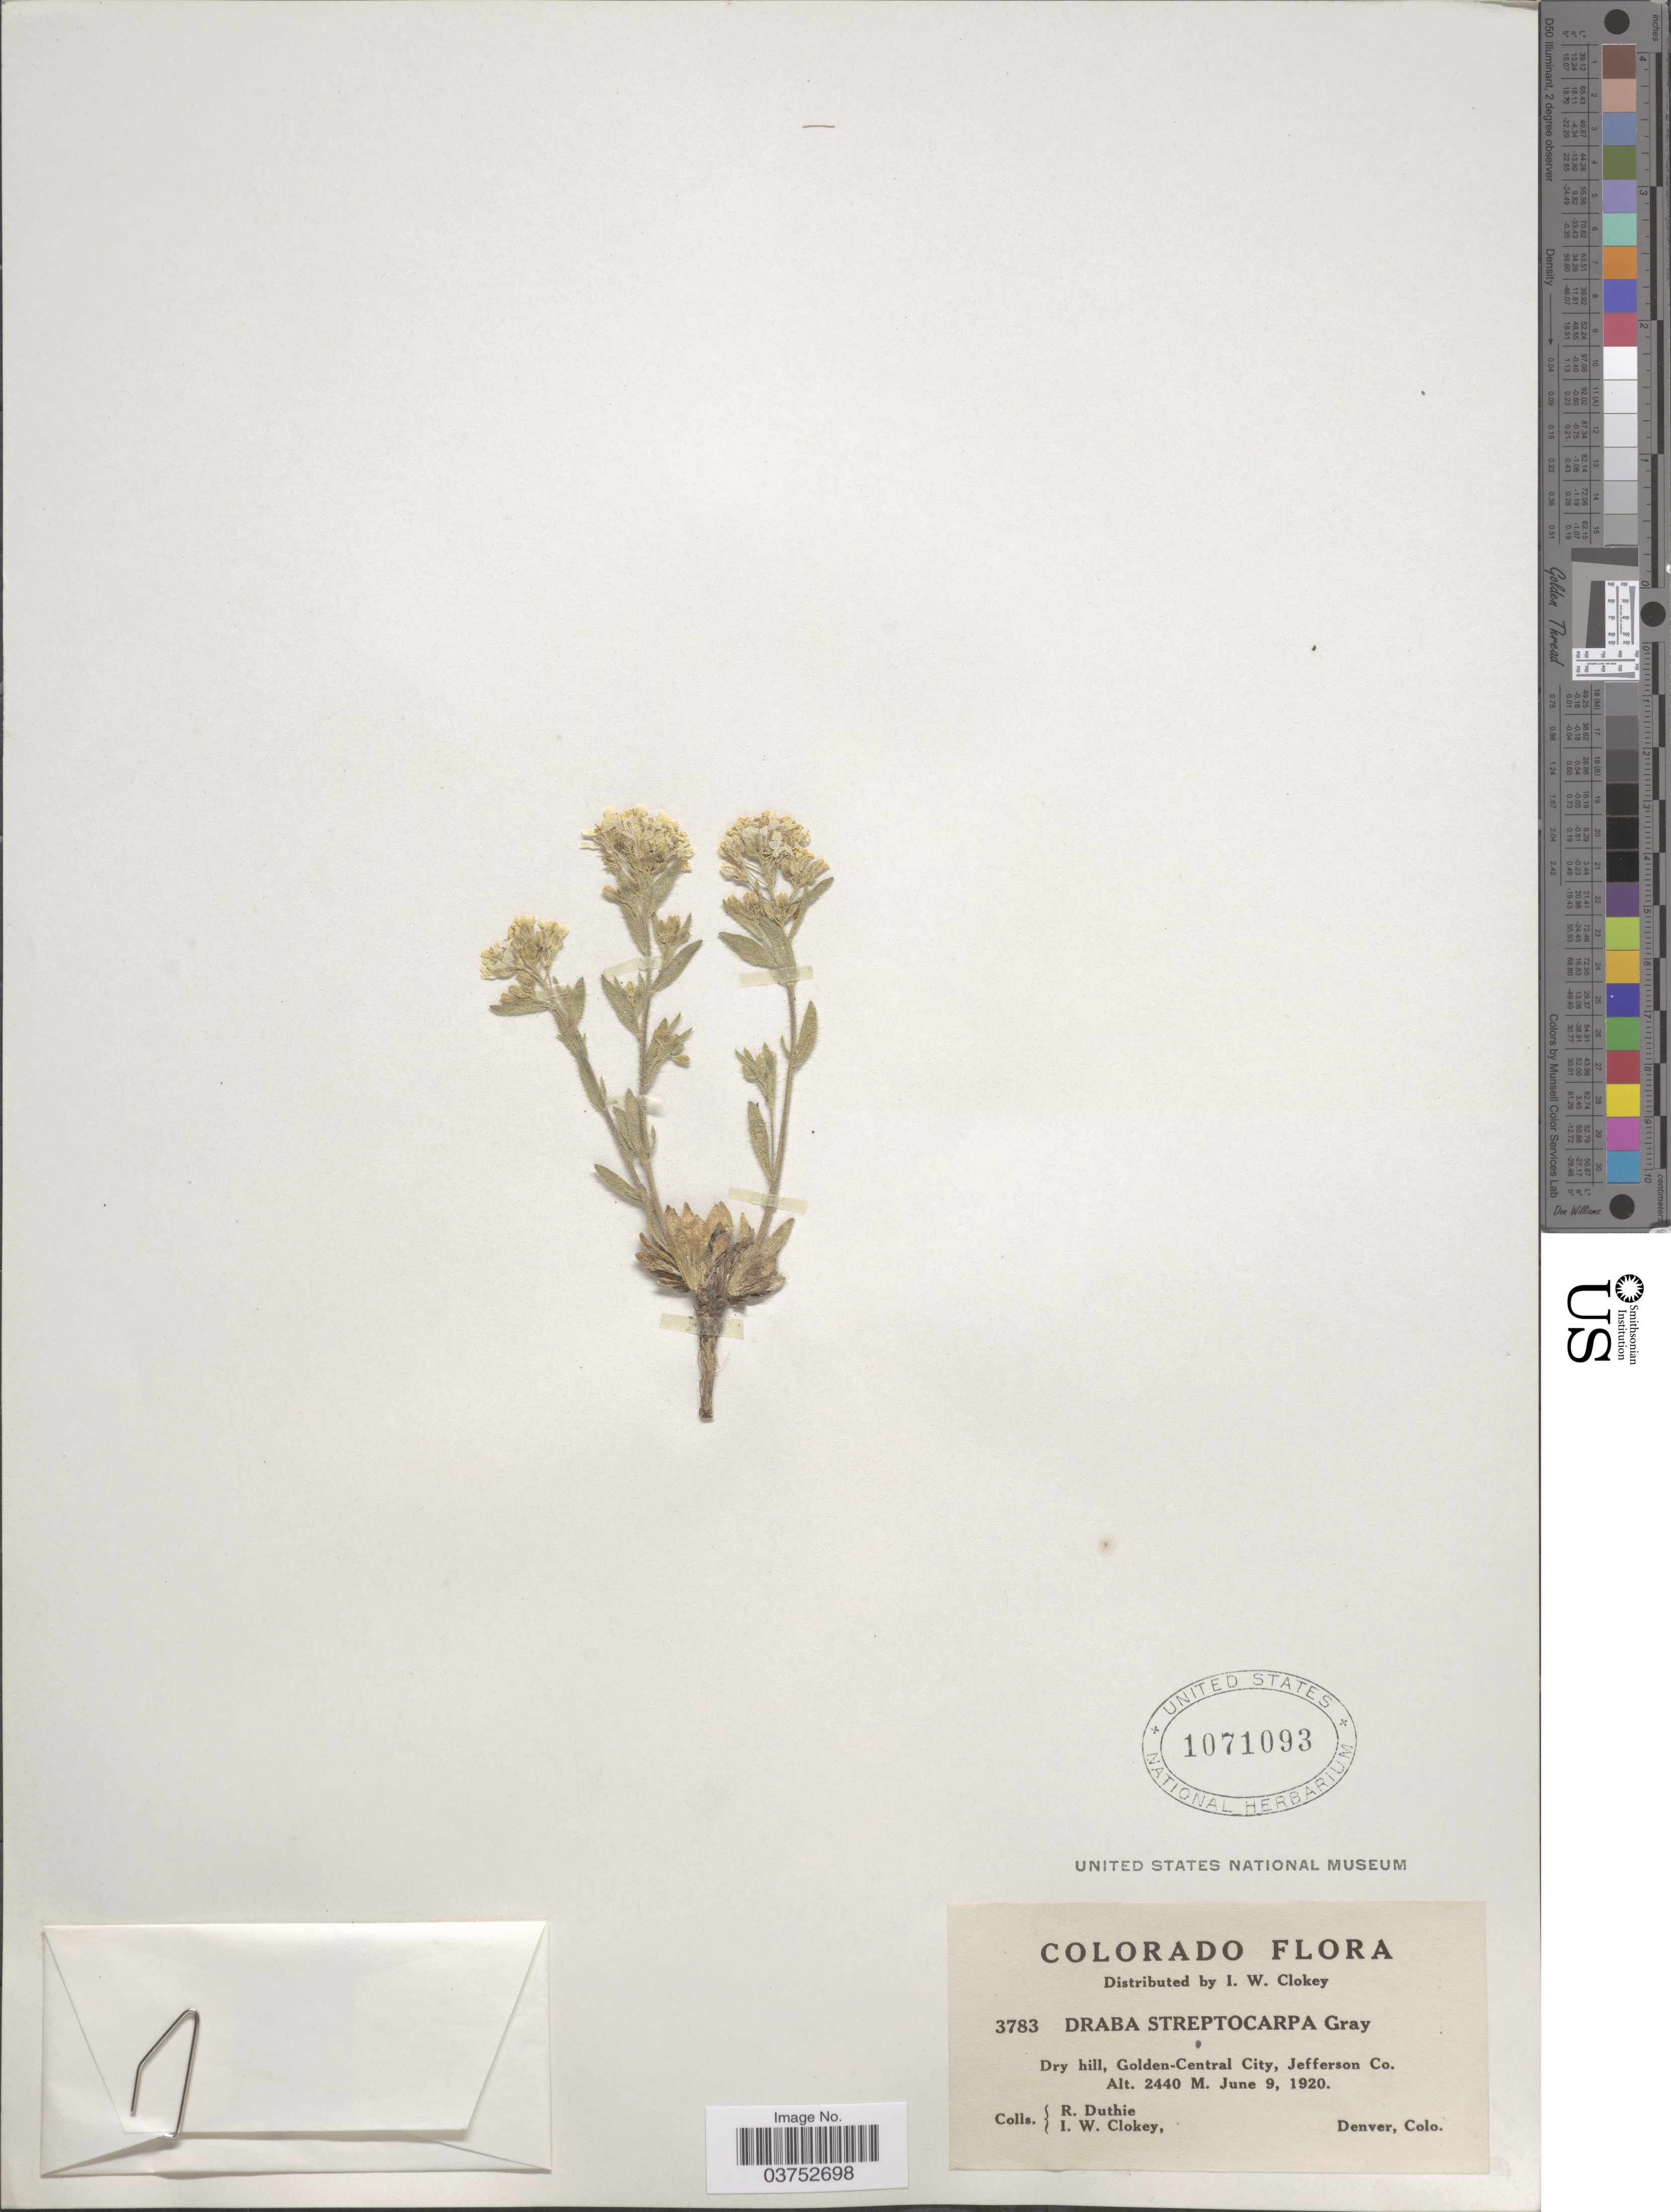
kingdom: Plantae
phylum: Tracheophyta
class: Magnoliopsida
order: Brassicales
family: Brassicaceae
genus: Draba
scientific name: Draba streptocarpa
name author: A. Gray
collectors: R. Duthie & I. W. Clokey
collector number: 3783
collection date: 1920-06-09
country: United States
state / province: Colorado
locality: Golden-Central City, Jefferson Co.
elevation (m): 2440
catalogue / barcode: US 1071093